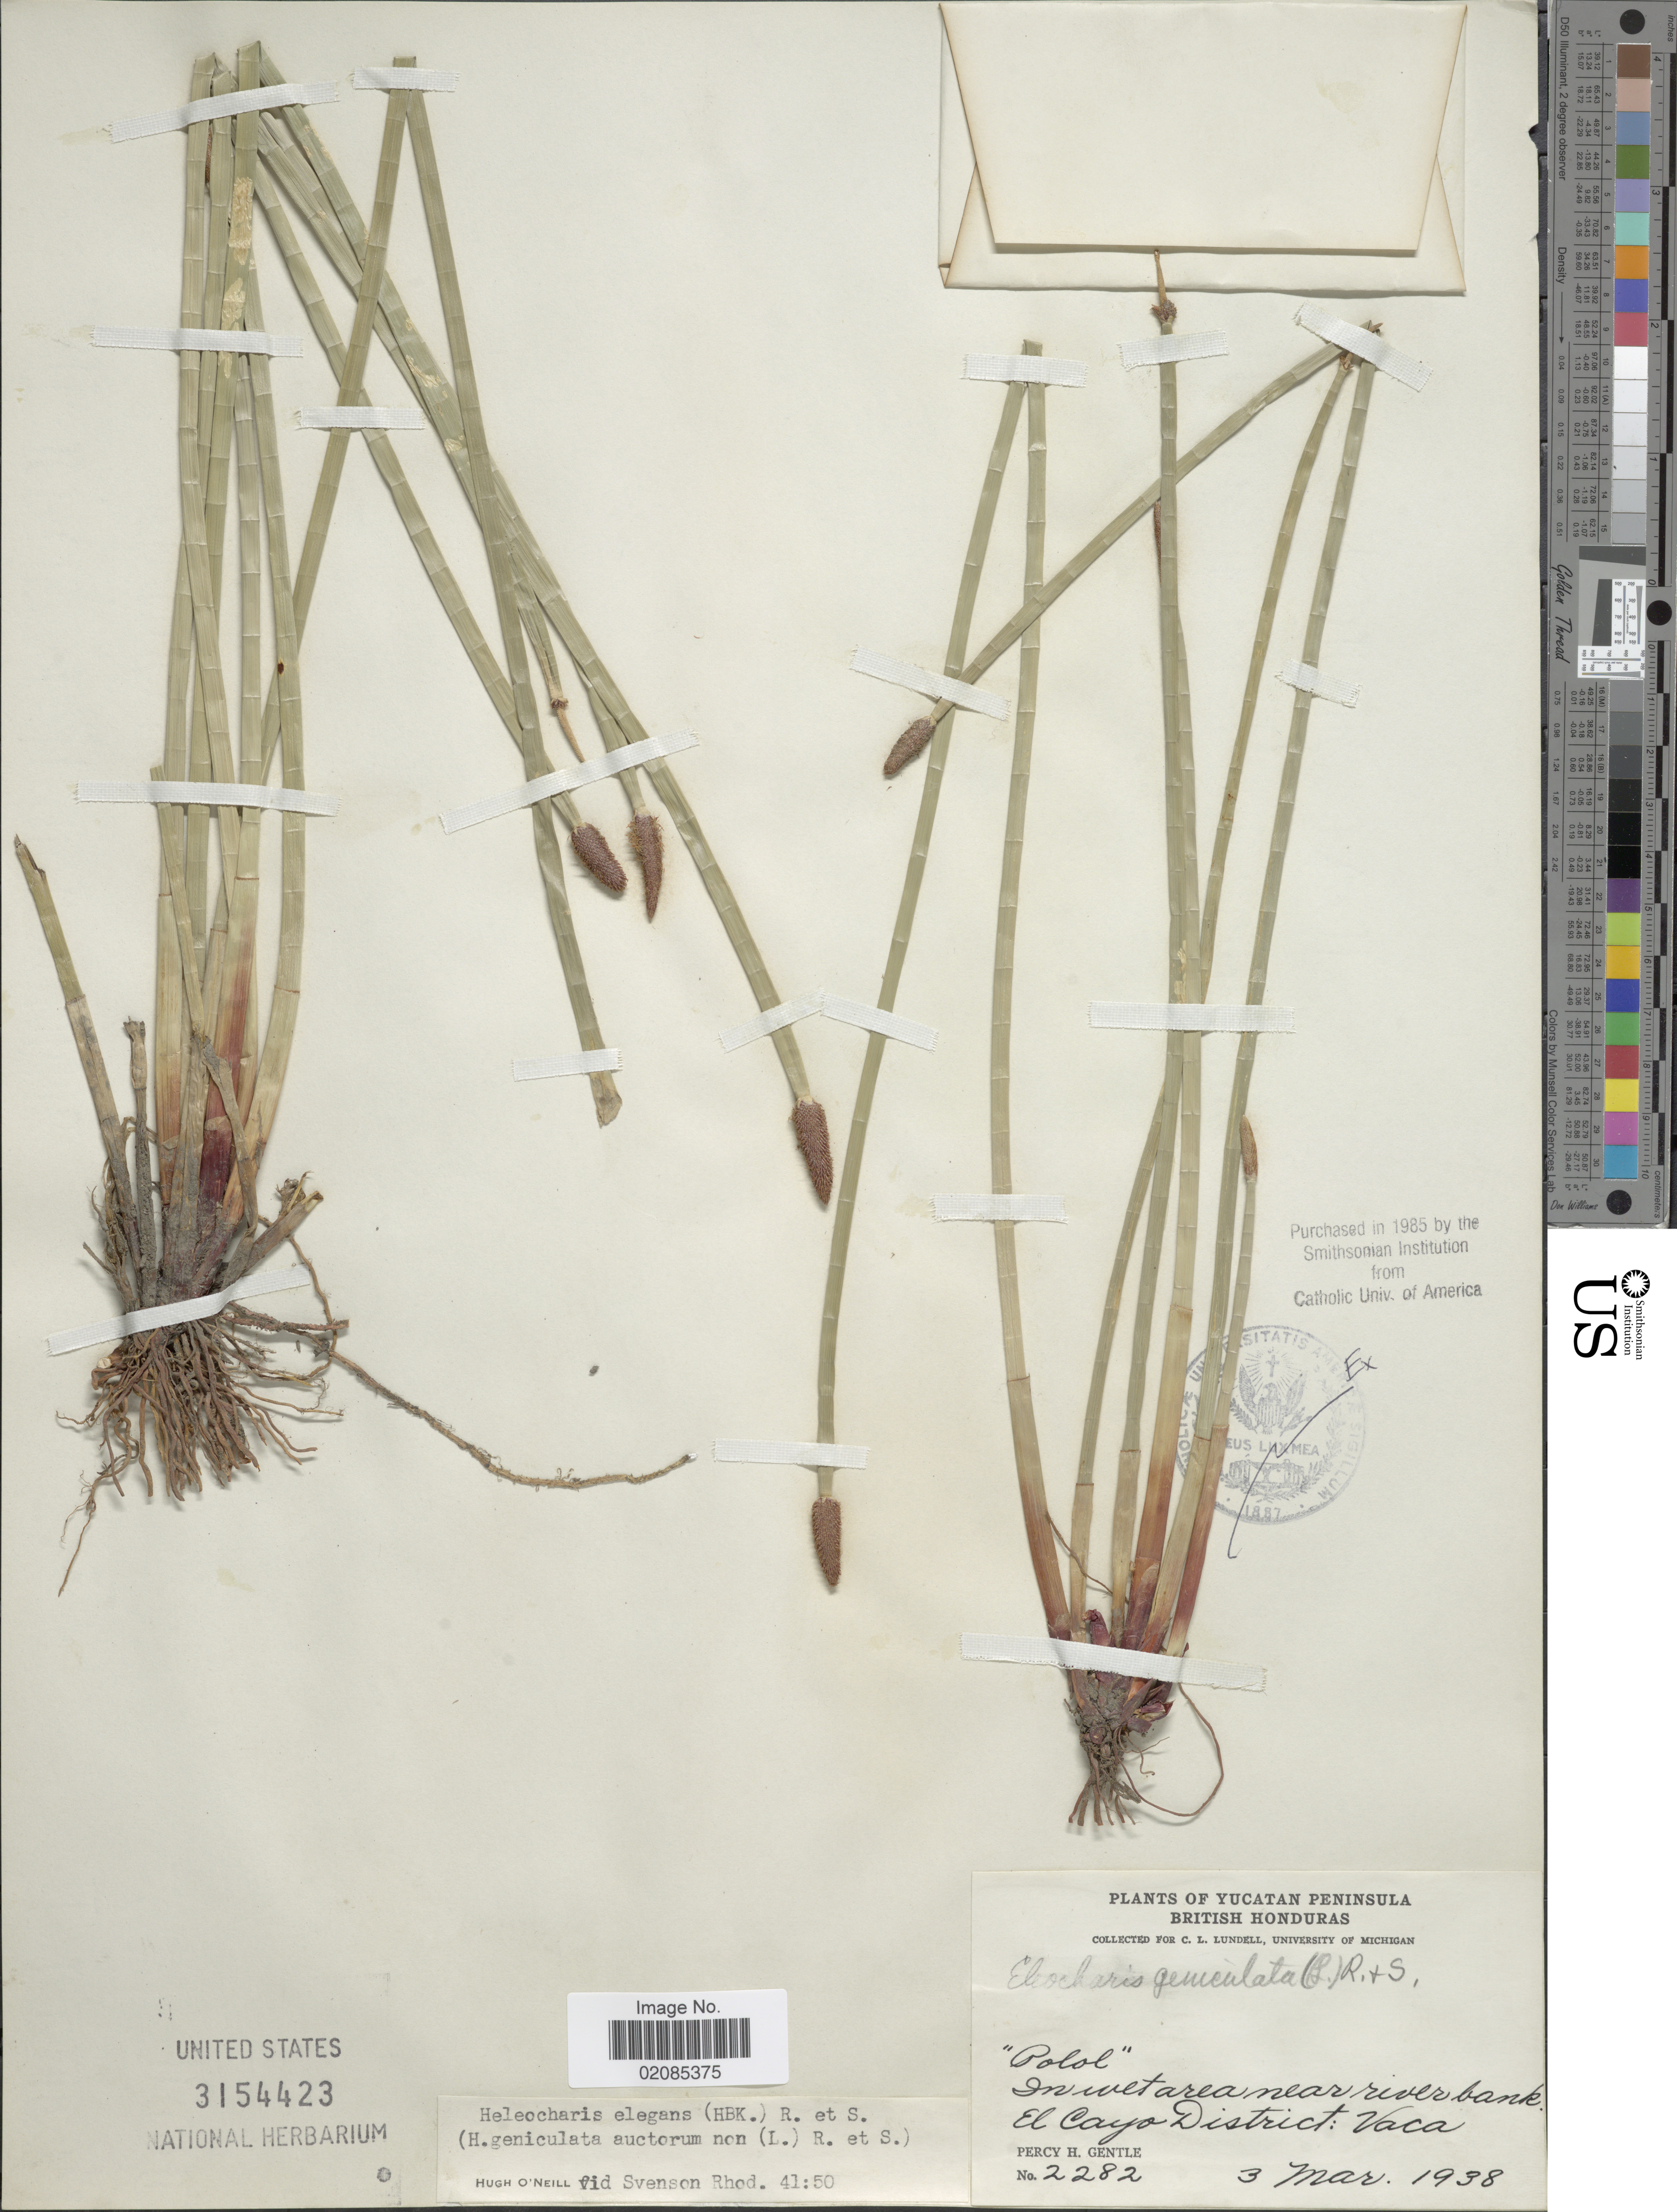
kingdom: Plantae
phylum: Tracheophyta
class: Liliopsida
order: Poales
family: Cyperaceae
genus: Eleocharis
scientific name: Eleocharis elegans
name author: (Kunth) Roem. & Schult.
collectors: P. H. Gentle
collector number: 2282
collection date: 1938-03-03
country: Belize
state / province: Cayo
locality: Yucatan Peninsula, British Honduras. In wet area near riverbank. El Cayo District: Vaca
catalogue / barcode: US 3154423